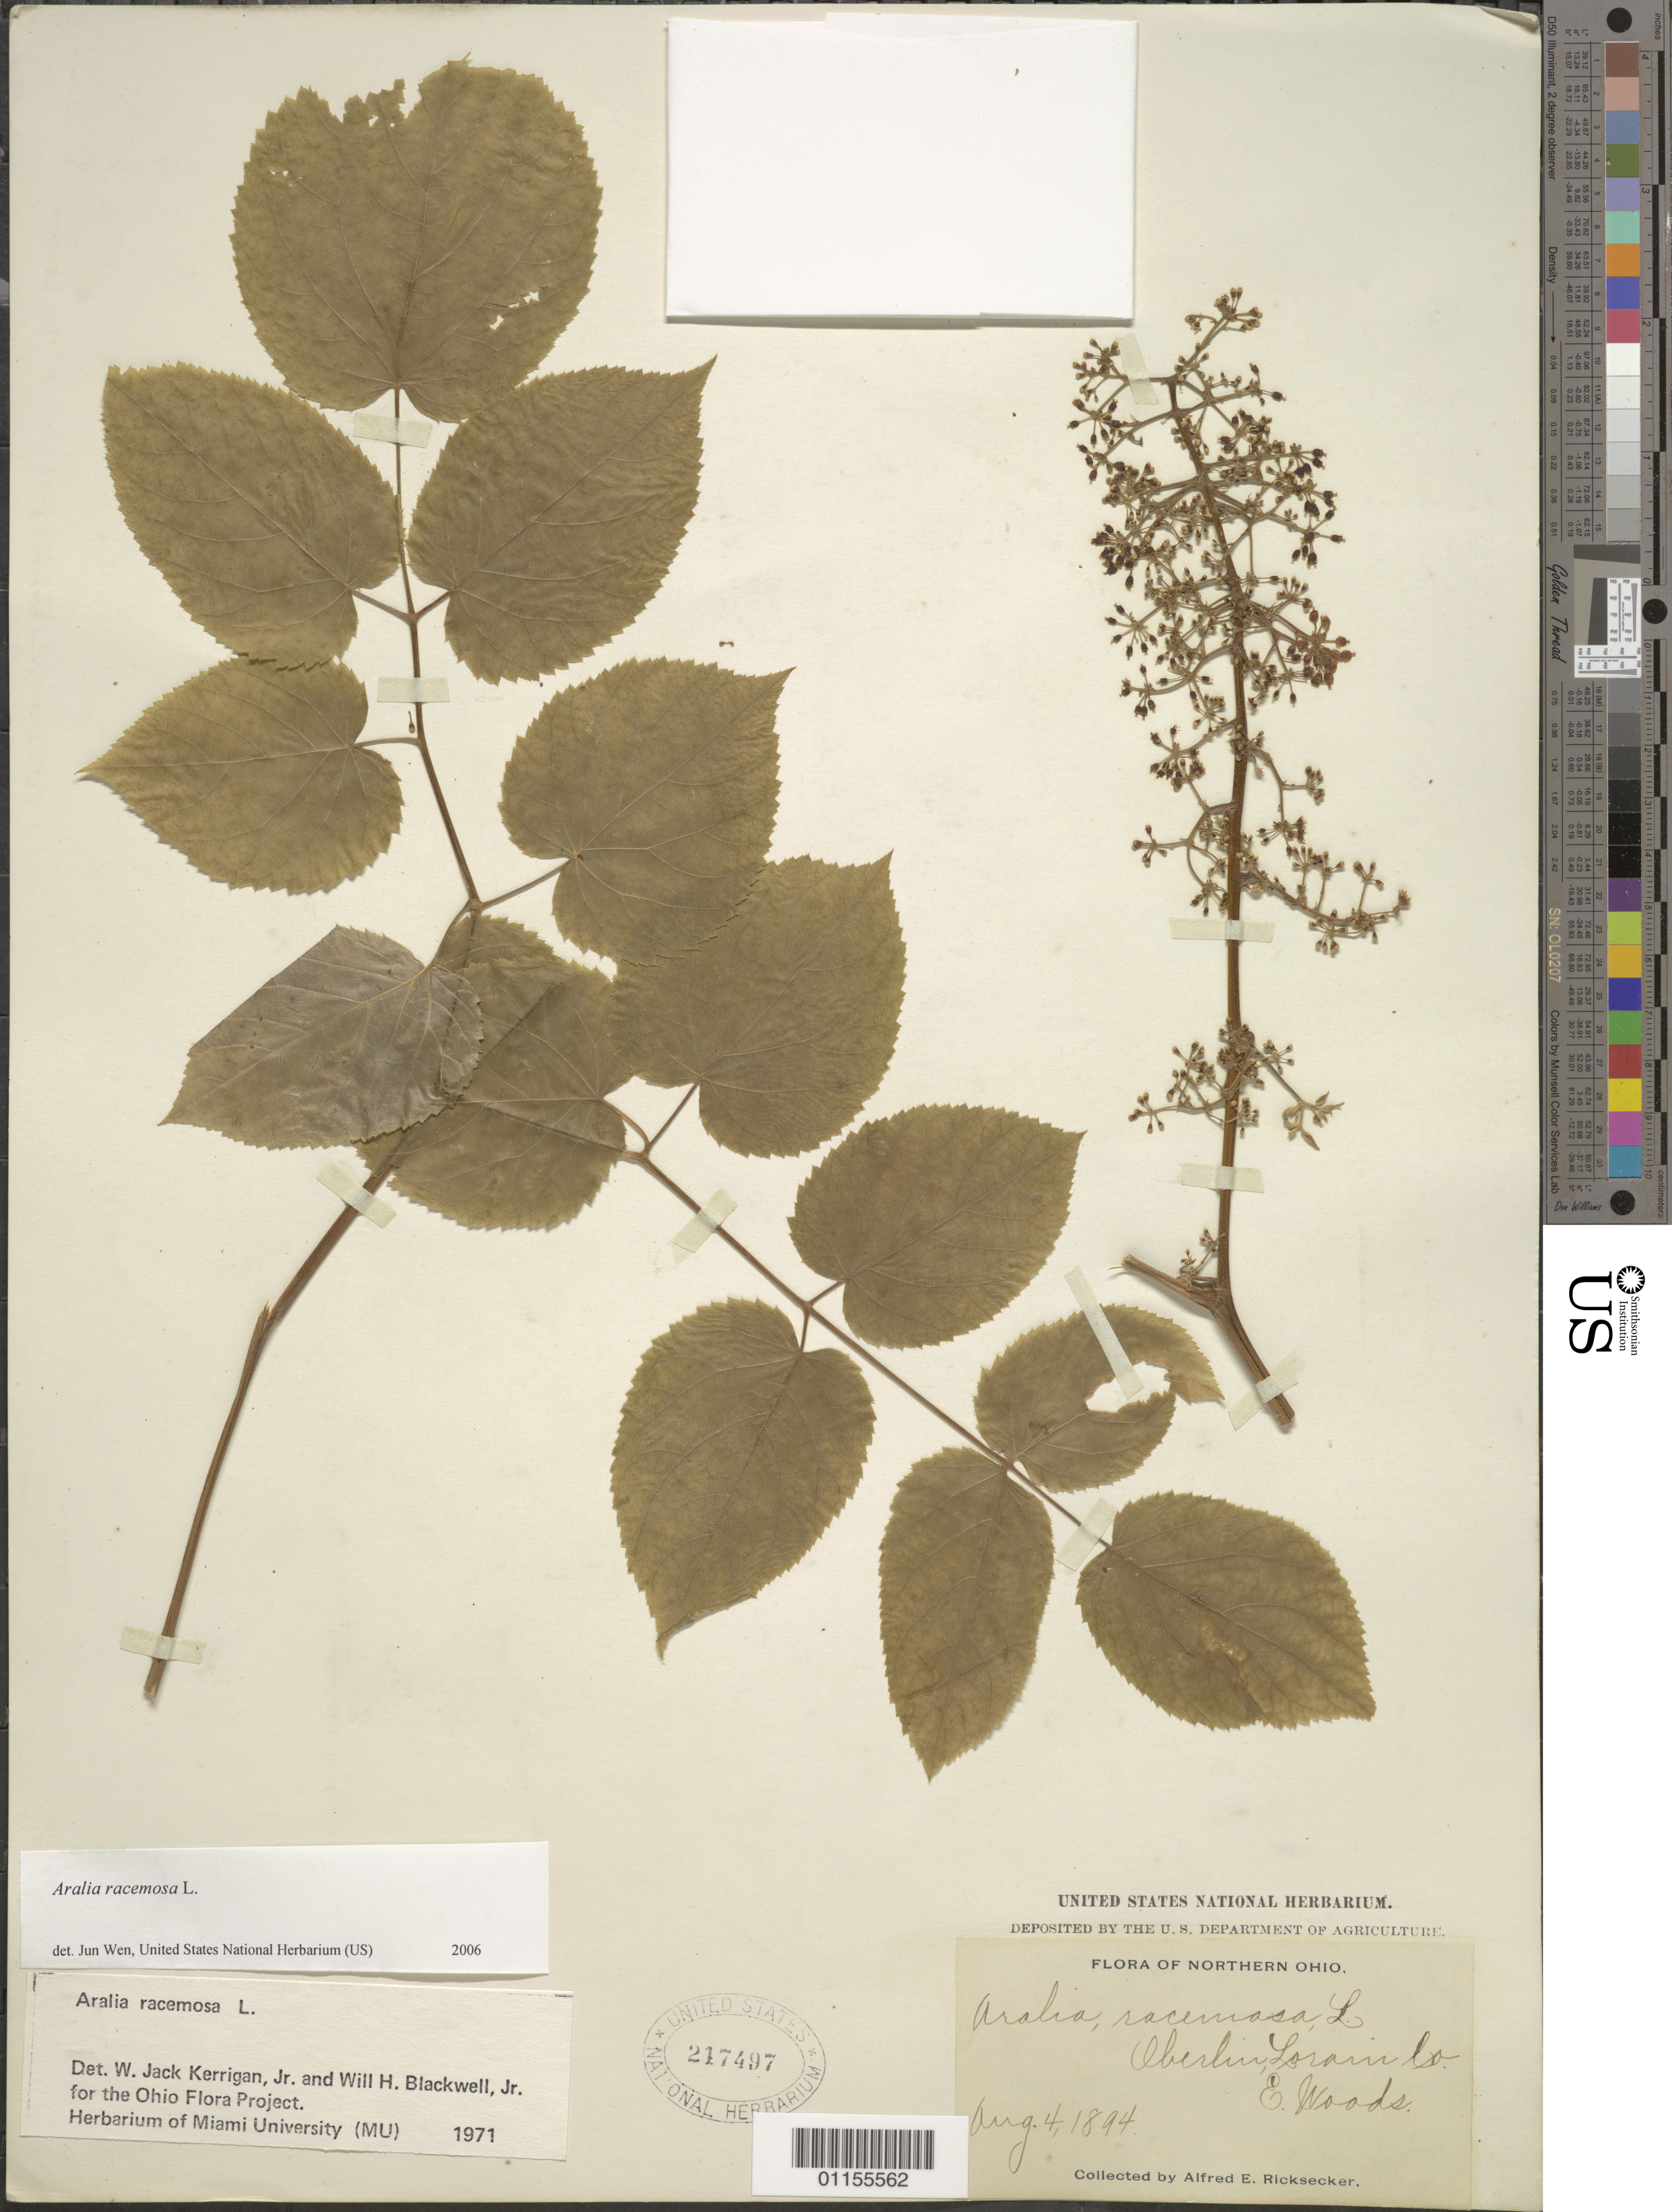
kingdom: Plantae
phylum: Tracheophyta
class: Magnoliopsida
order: Apiales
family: Araliaceae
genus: Aralia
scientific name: Aralia racemosa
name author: L.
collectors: A. E. Ricksecker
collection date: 1894-08-04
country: United States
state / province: Ohio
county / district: Lorain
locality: Oberlin. East Woods.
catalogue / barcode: US 217497